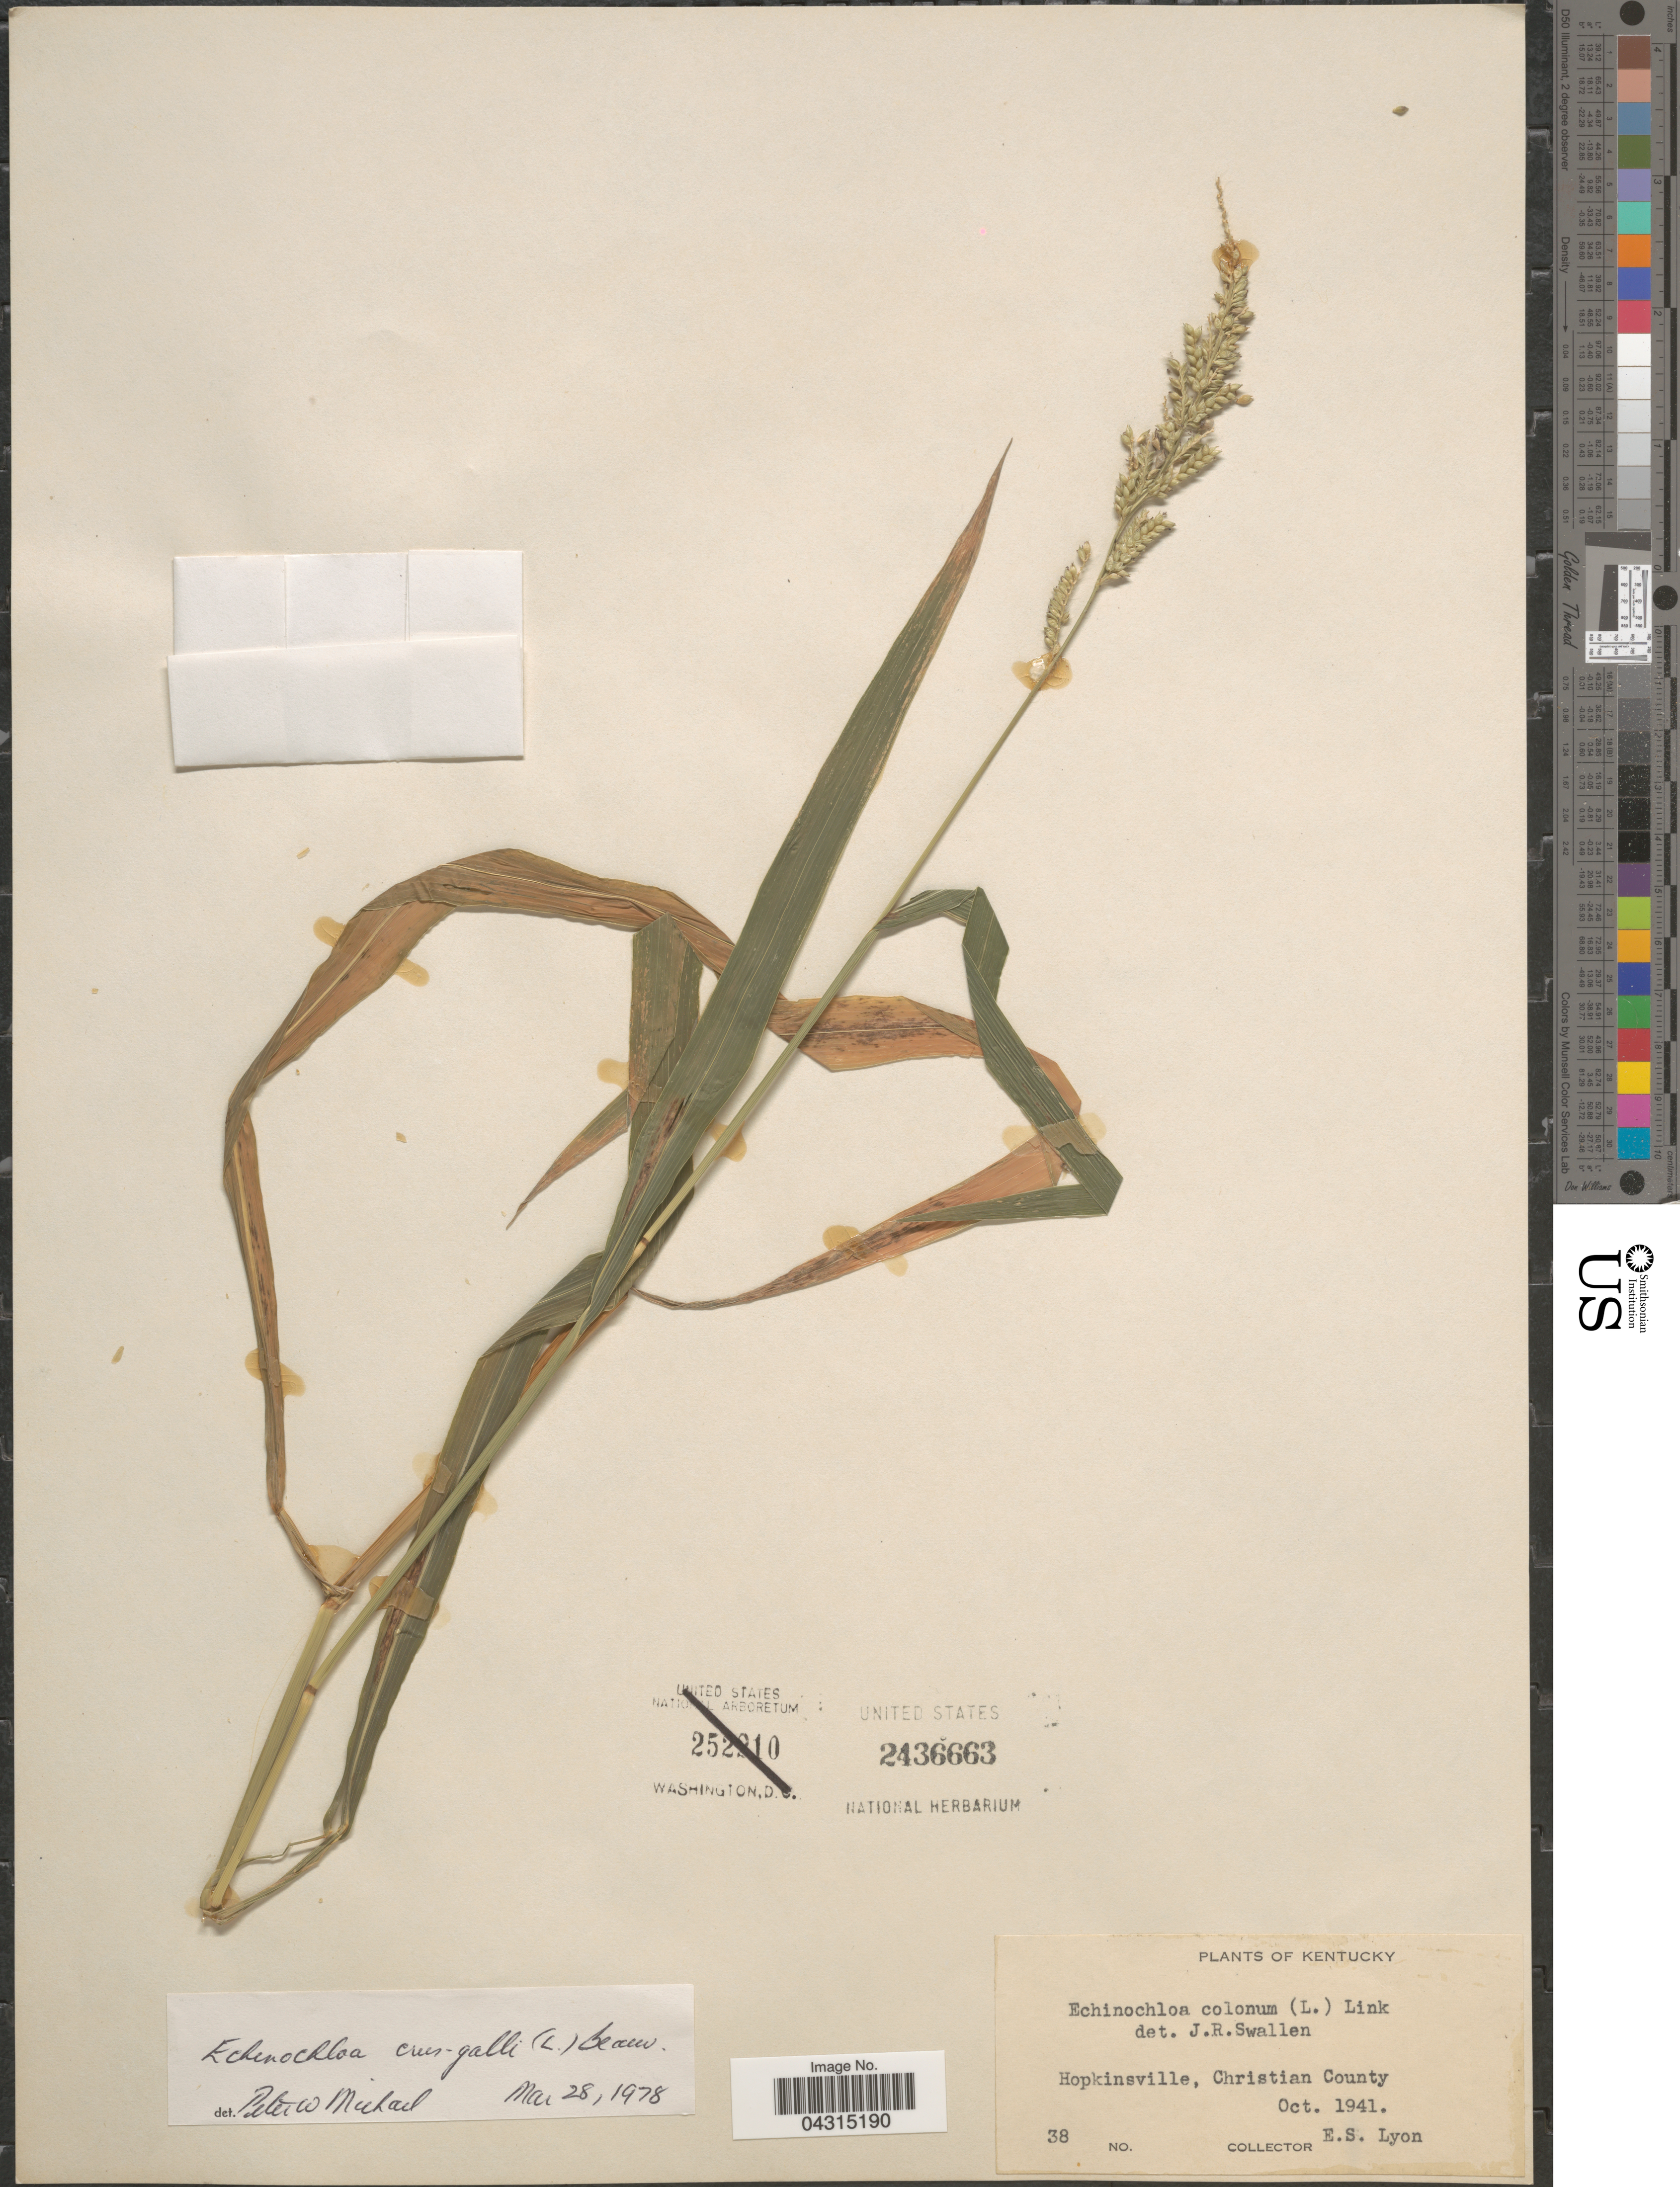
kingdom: Plantae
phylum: Tracheophyta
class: Liliopsida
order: Poales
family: Poaceae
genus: Echinochloa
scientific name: Echinochloa crus-galli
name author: (L.) P. Beauv.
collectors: E. Lyon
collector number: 38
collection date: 1941-10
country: United States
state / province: Kentucky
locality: Hopkinsville, Christian County.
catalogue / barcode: US 2436663